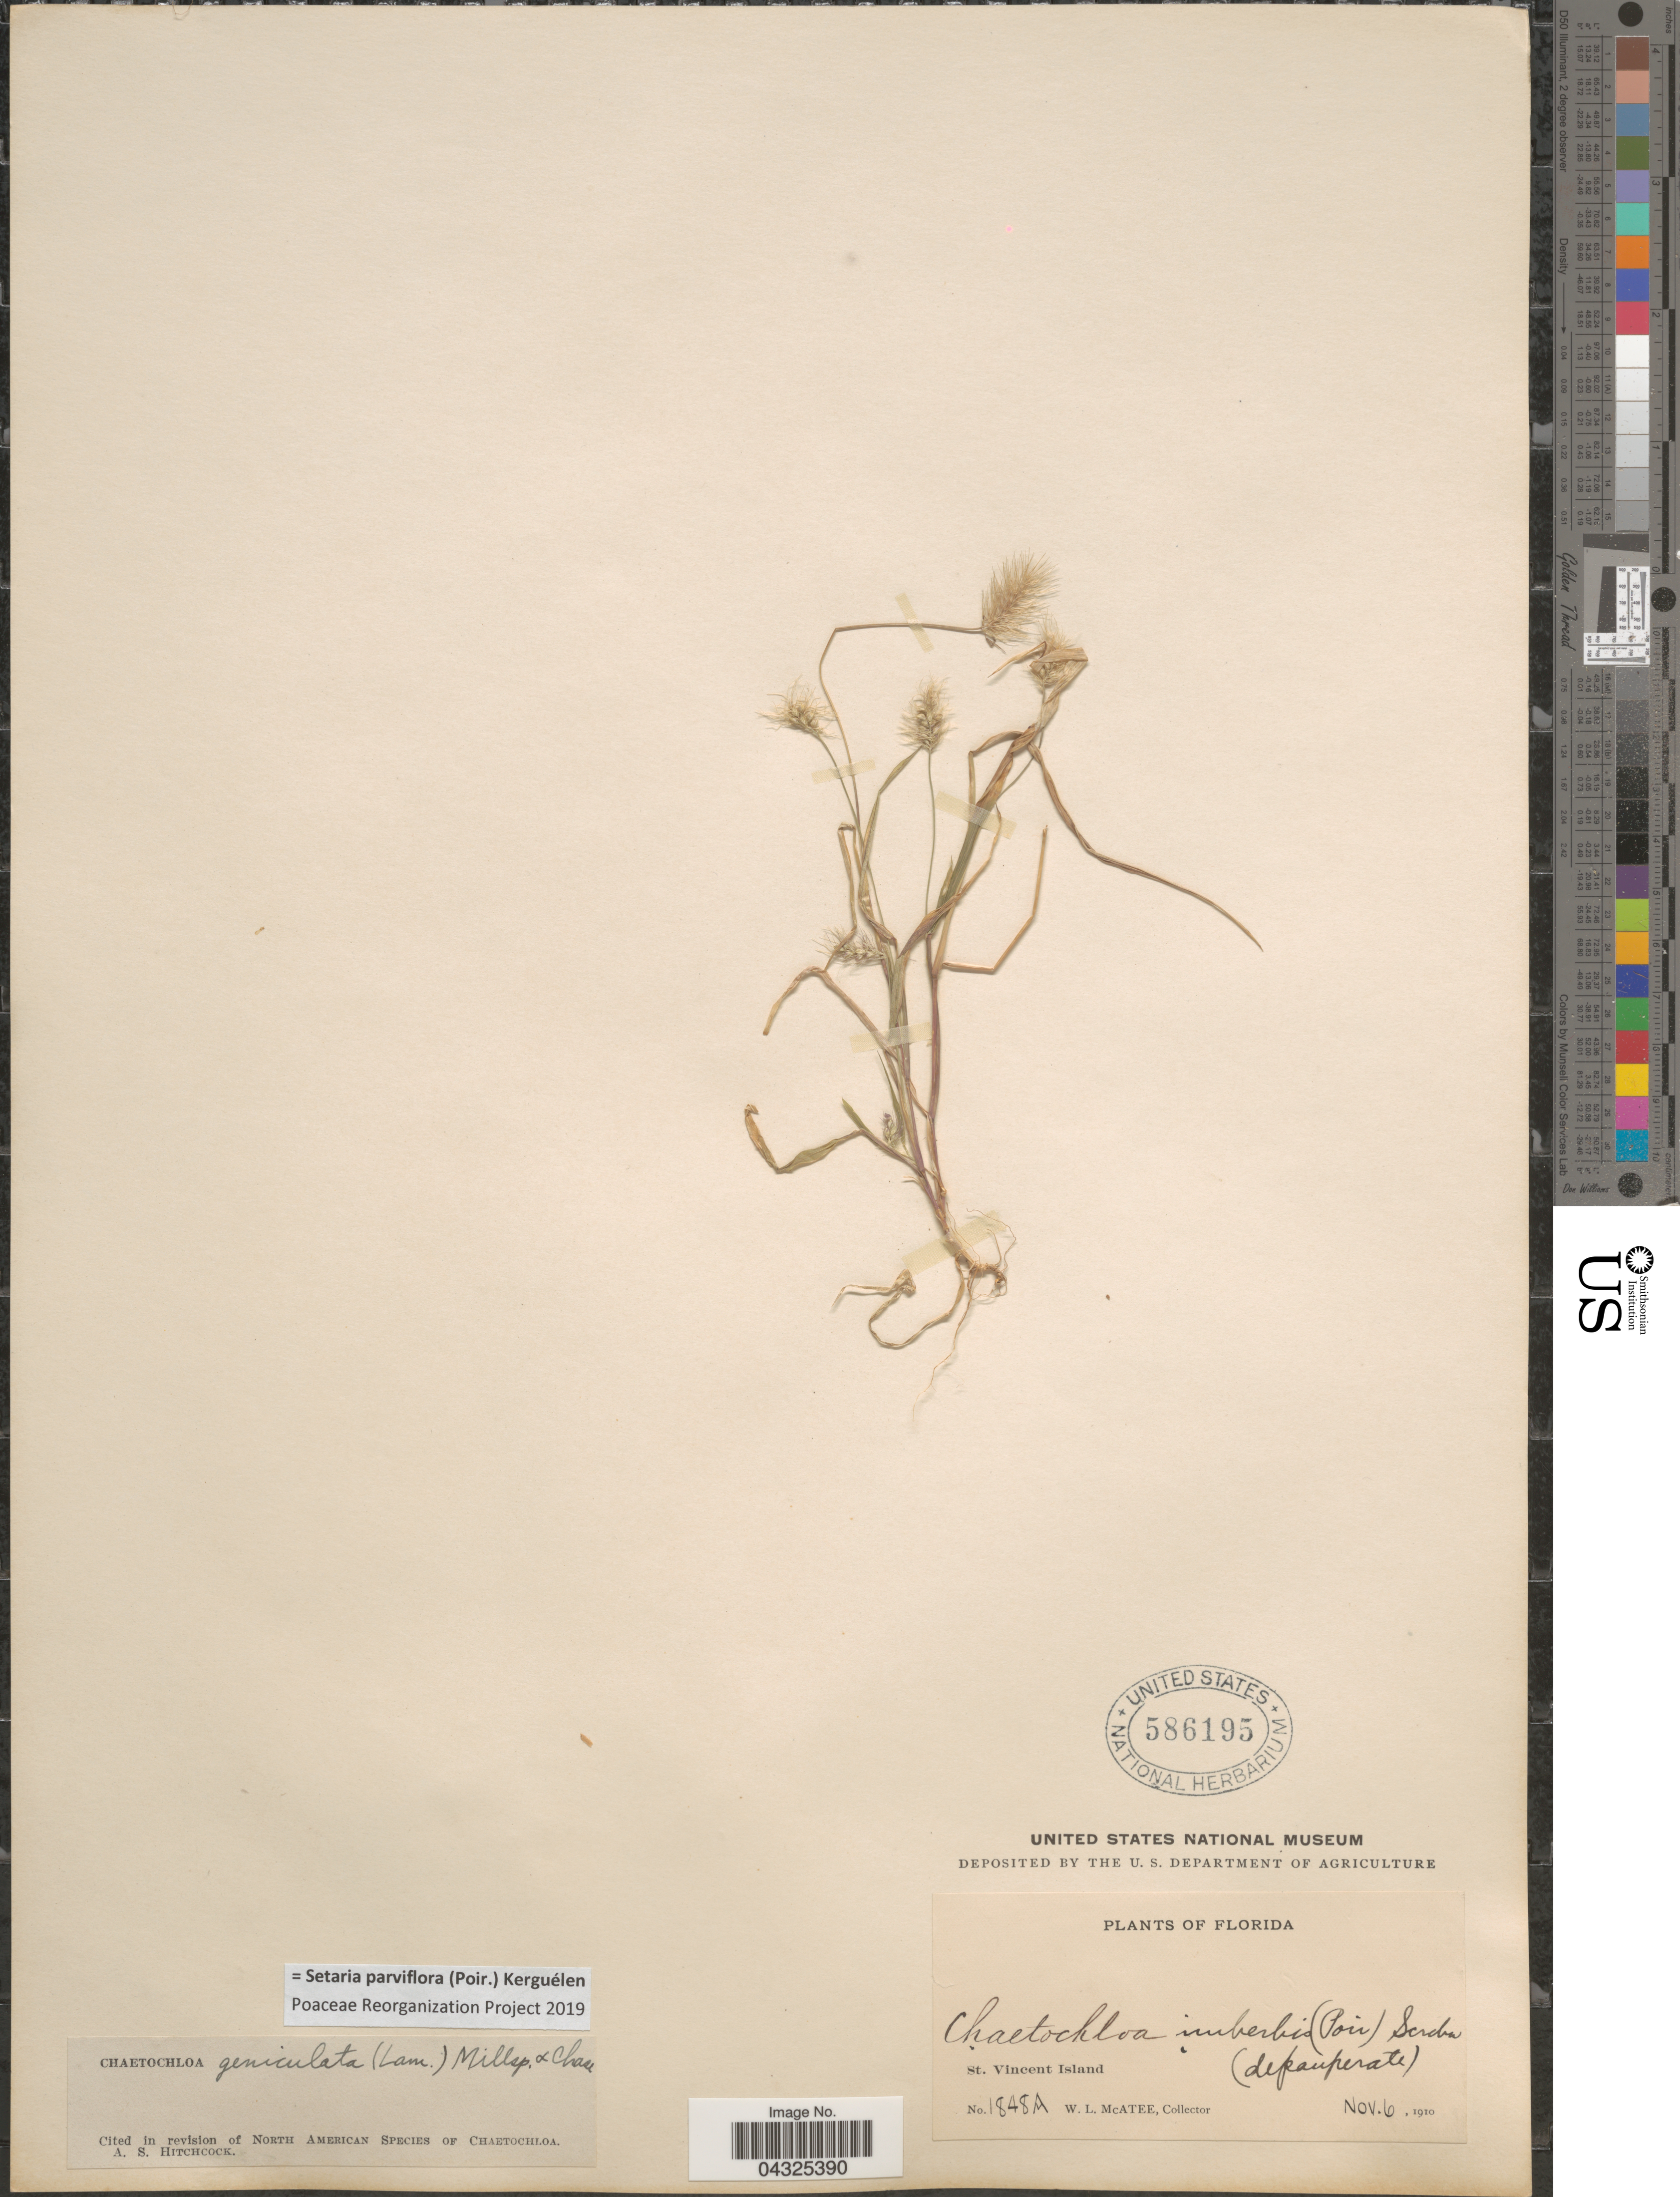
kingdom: Plantae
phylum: Tracheophyta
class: Liliopsida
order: Poales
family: Poaceae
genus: Setaria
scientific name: Setaria parviflora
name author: (Poir.) Kerguélen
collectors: W. McAtee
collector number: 1848A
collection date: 1910-11-06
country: United States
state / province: Florida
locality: St. Vincent Island.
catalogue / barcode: US 586195